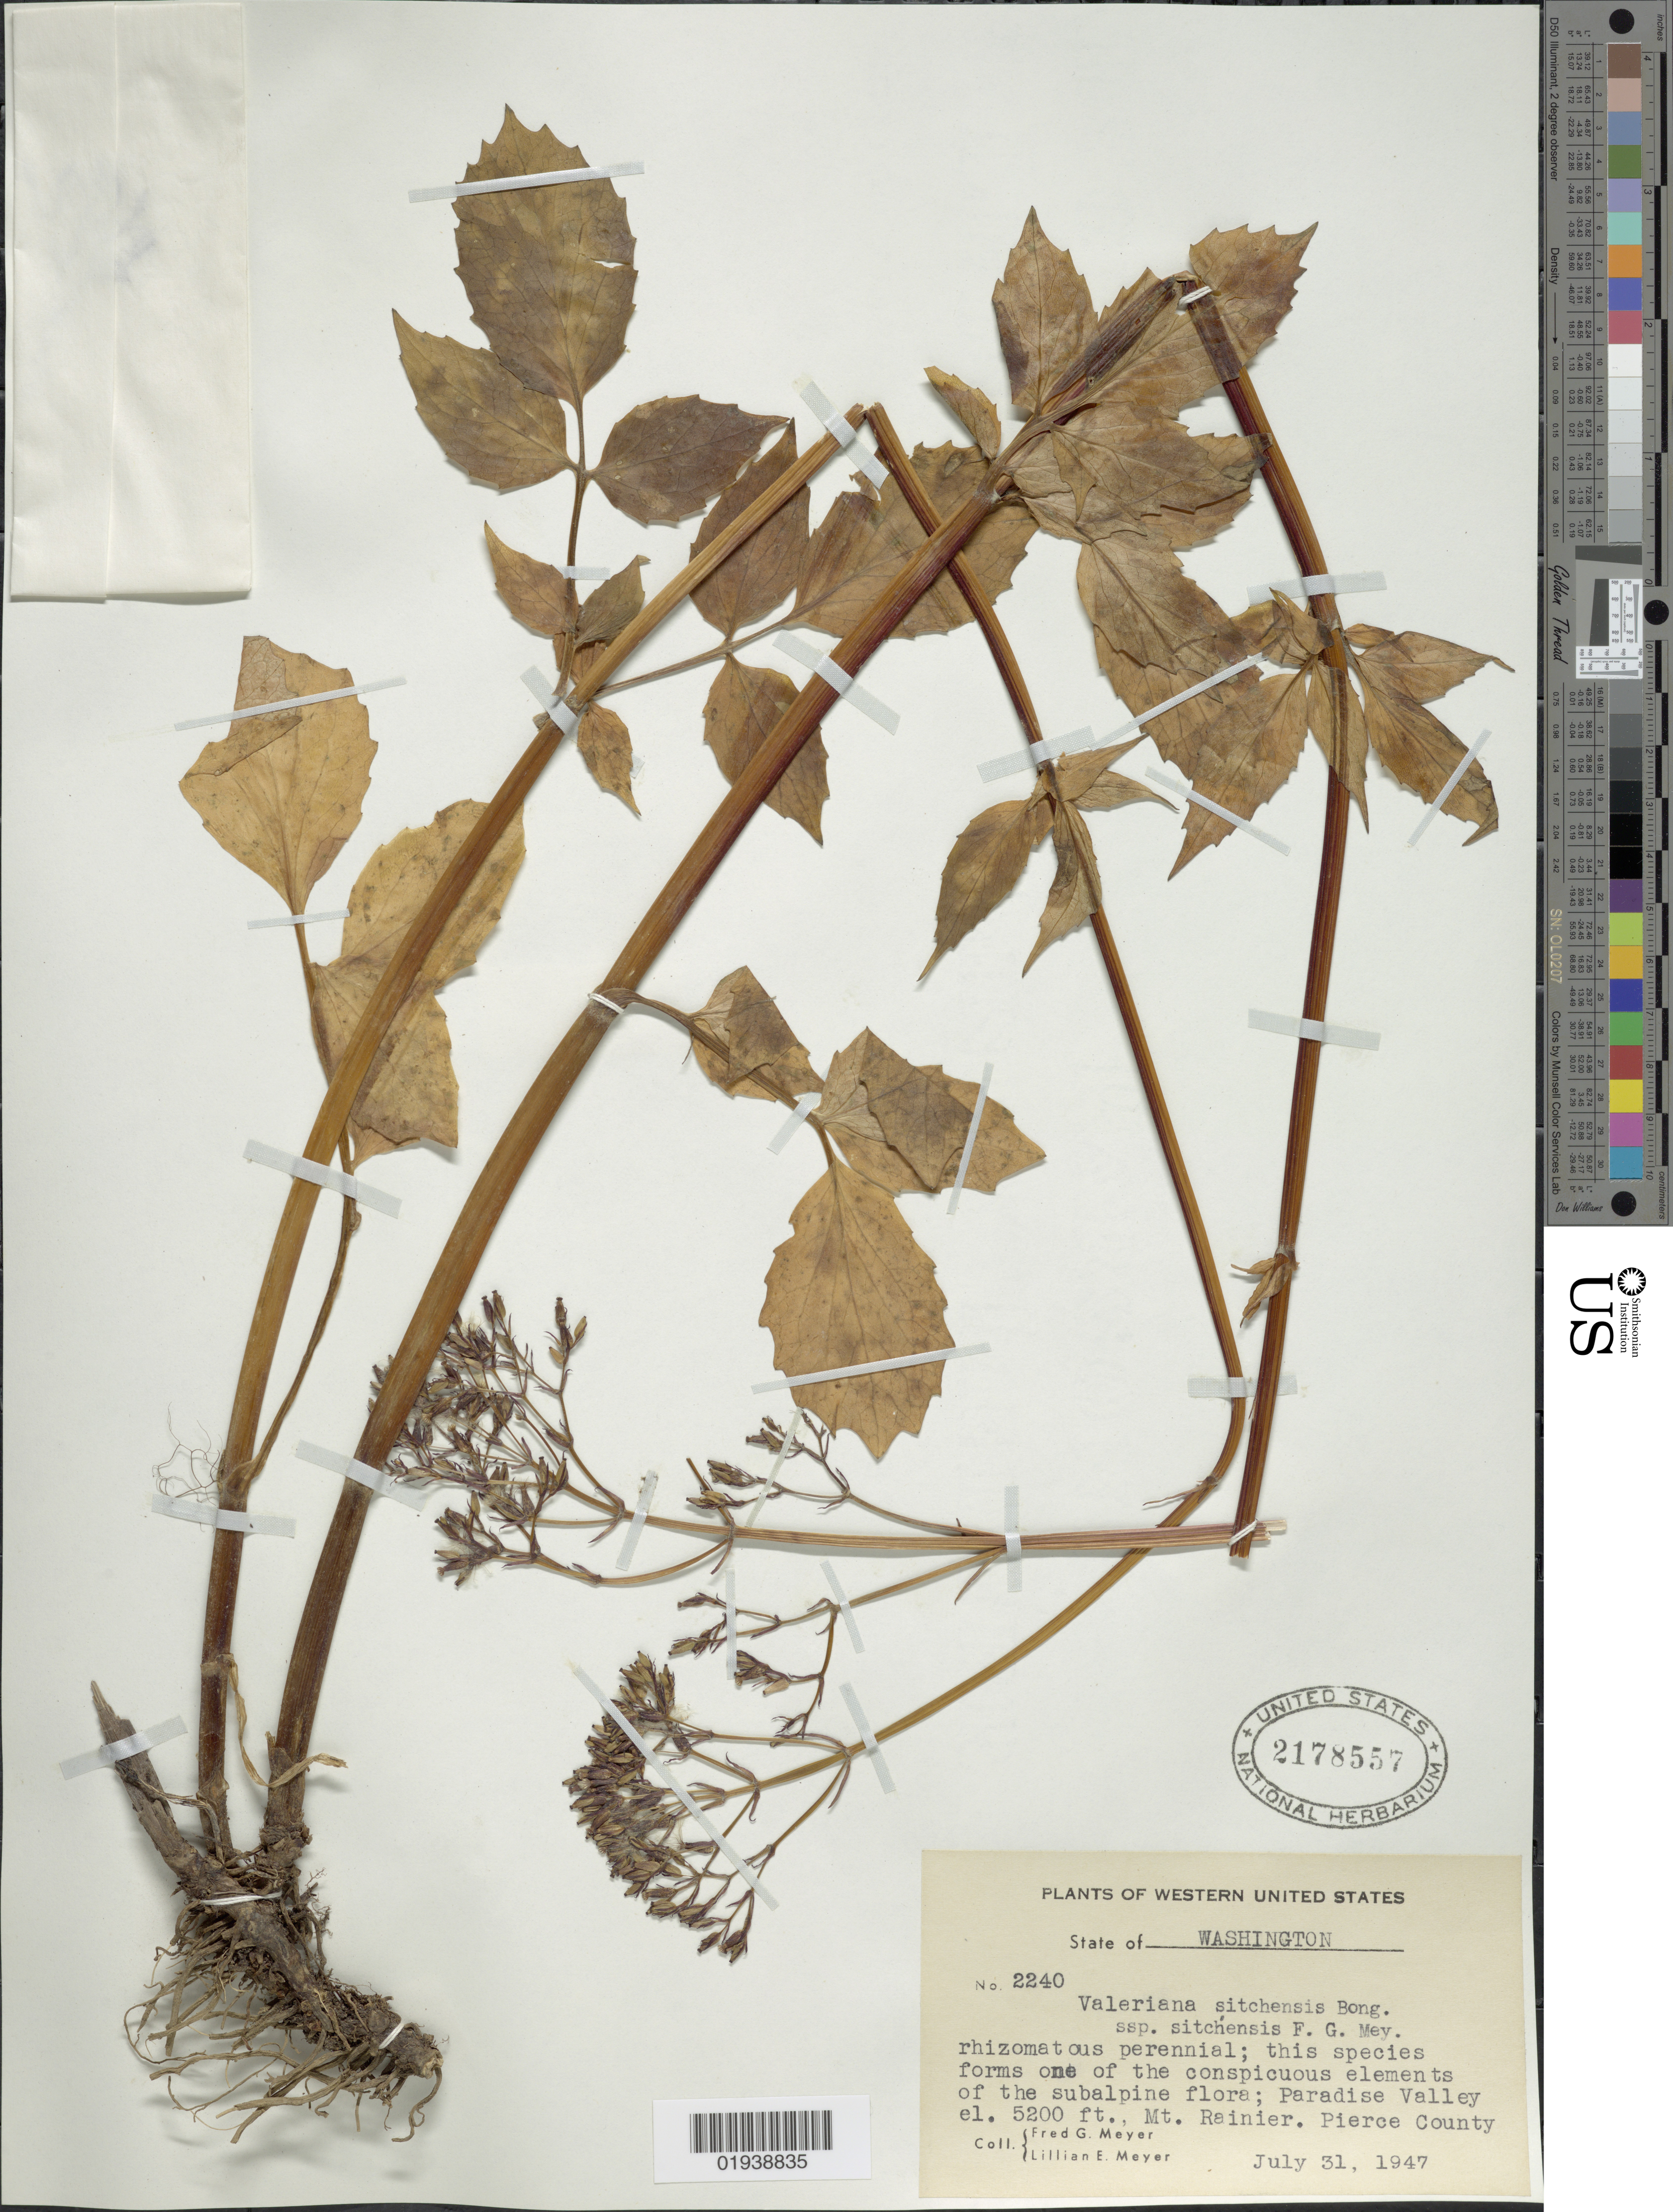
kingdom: Plantae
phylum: Tracheophyta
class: Magnoliopsida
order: Dipsacales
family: Caprifoliaceae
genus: Valeriana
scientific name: Valeriana sitchensis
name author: Bong.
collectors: F. G. Meyer & L. Meyer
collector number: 2240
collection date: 1947-07-31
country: United States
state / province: Washington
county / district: Pierce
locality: Western United States. Paradise Valley, Mt. Rainier, Pierce County.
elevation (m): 1585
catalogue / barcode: US 2178557